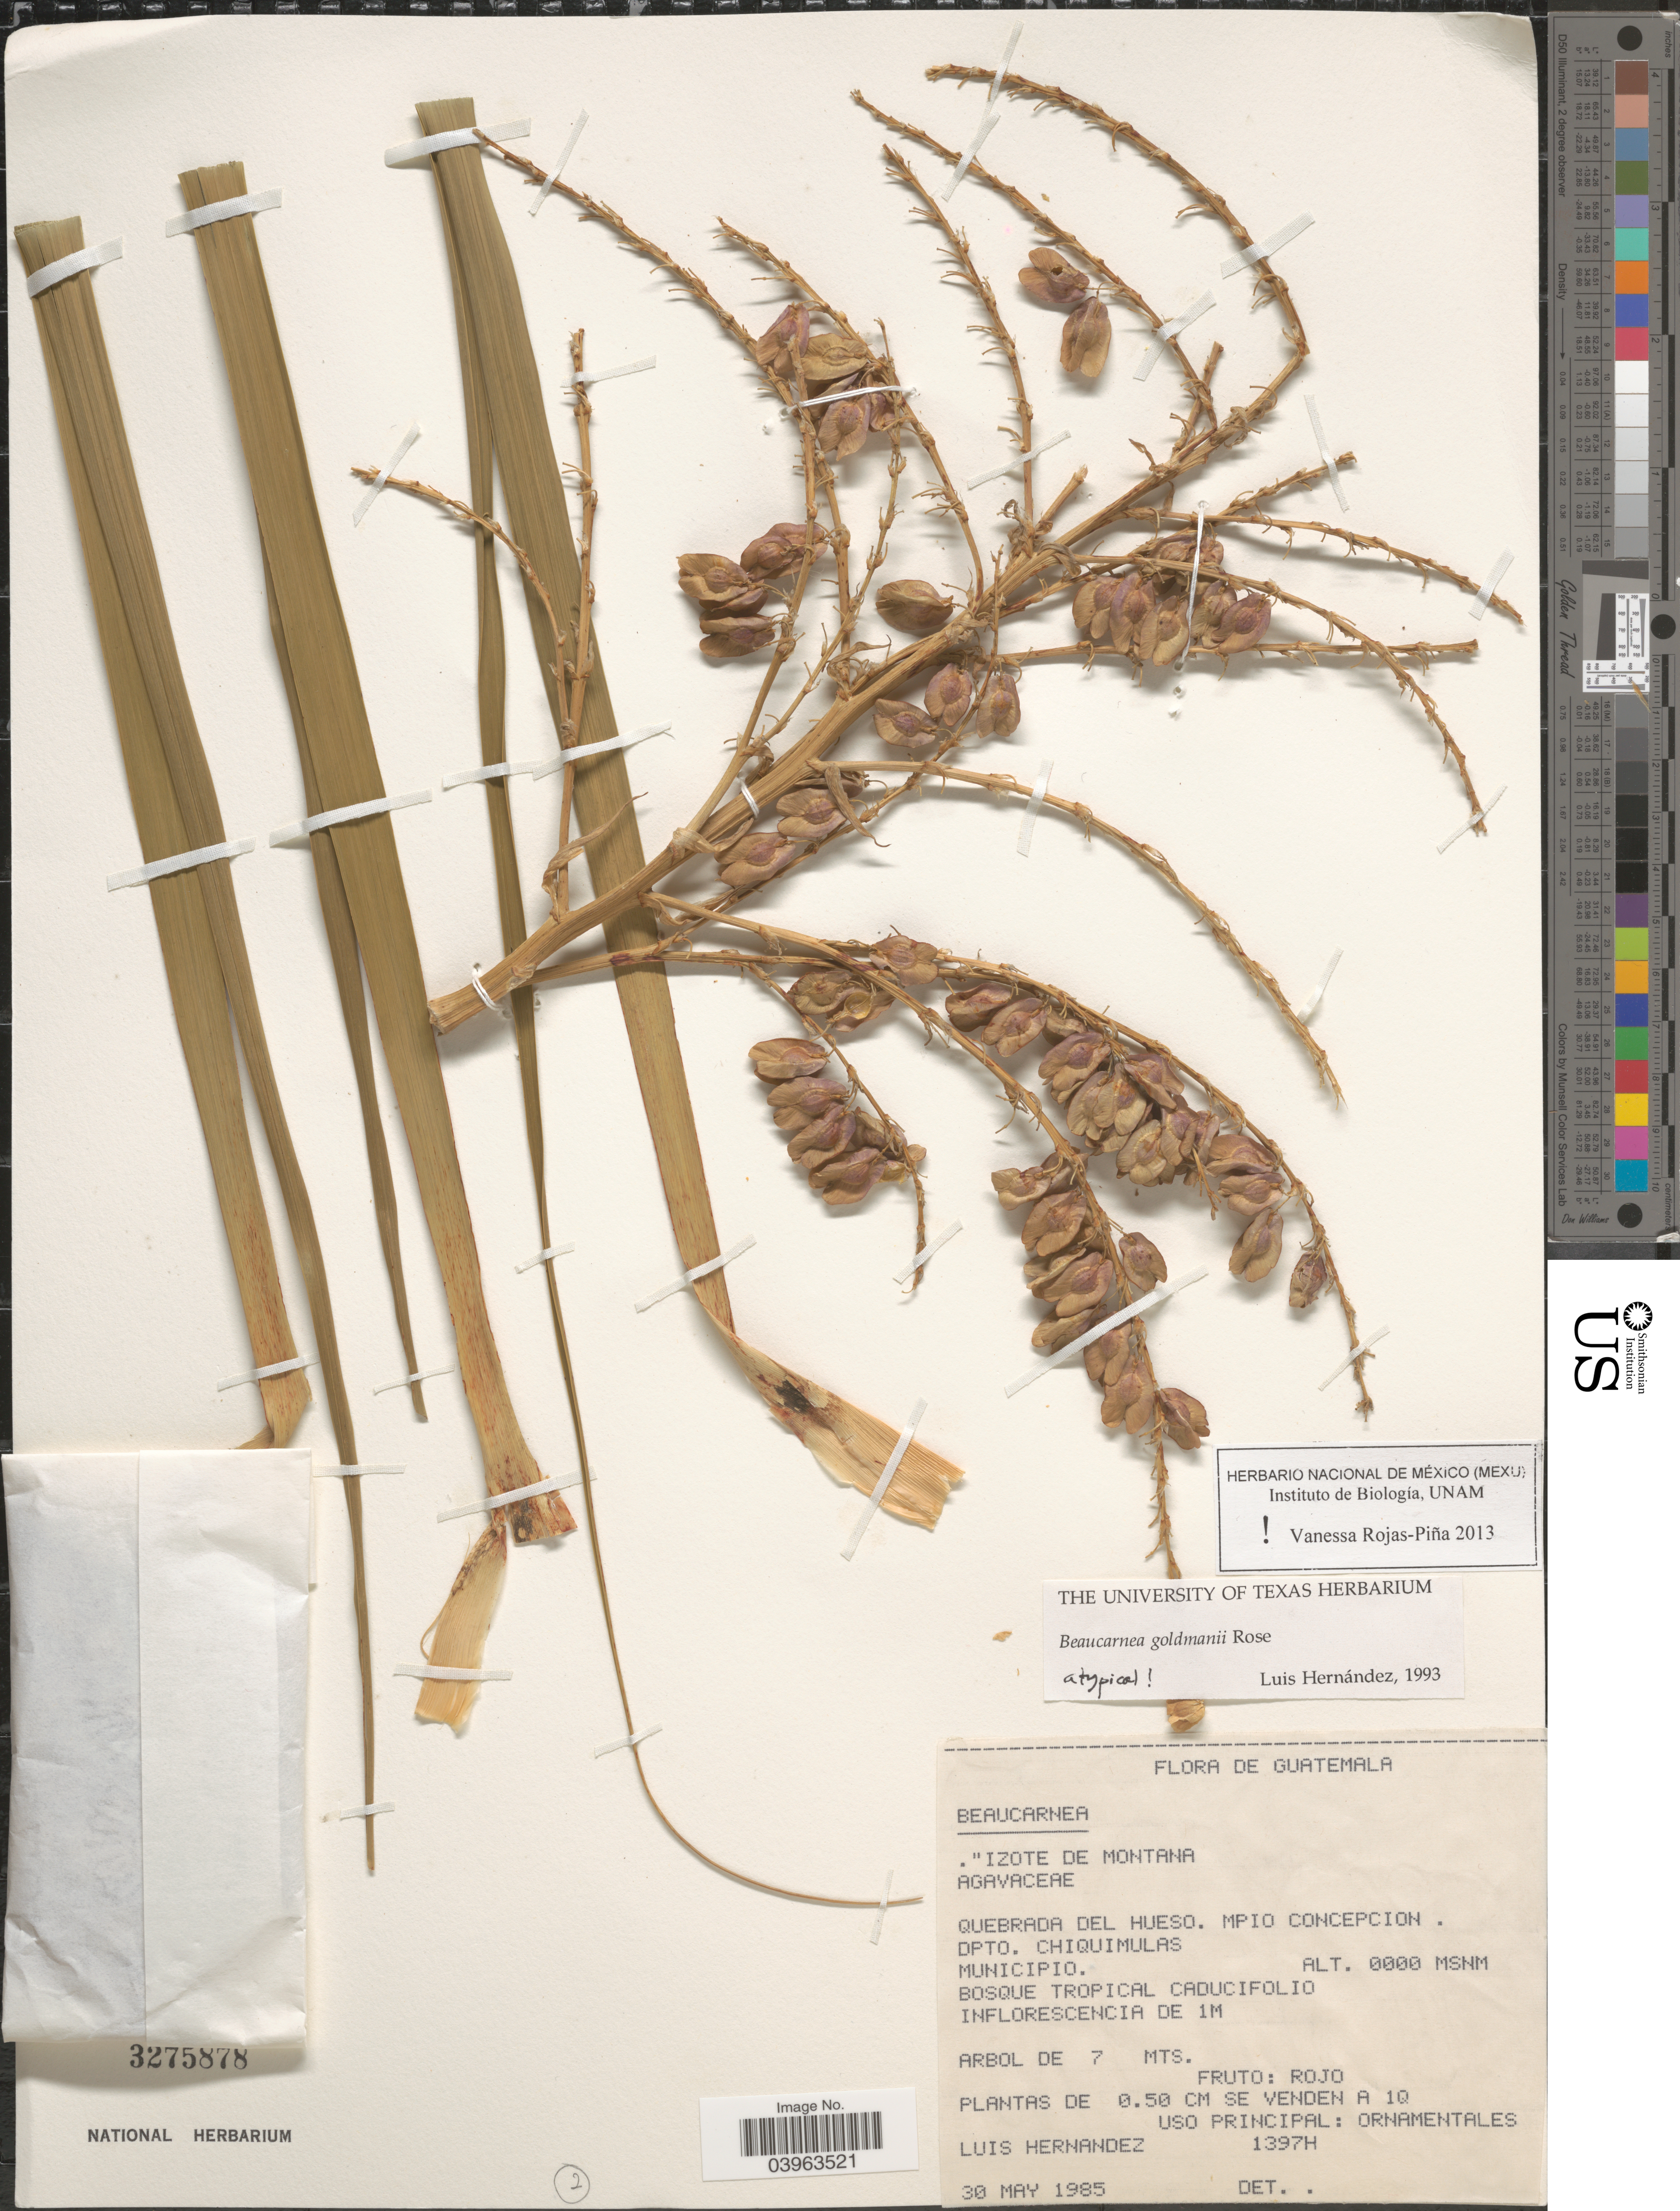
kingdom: Plantae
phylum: Tracheophyta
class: Liliopsida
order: Asparagales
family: Asparagaceae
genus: Beaucarnea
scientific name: Beaucarnea goldmanii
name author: Rose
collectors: L. Hernández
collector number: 1397H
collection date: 1985-05-30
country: Guatemala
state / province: Chiquimula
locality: Quebrada del Hueso. Mpio Concepcion. Dpto. Chiquimulas. Municipio.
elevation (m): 0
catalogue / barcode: US 3275878